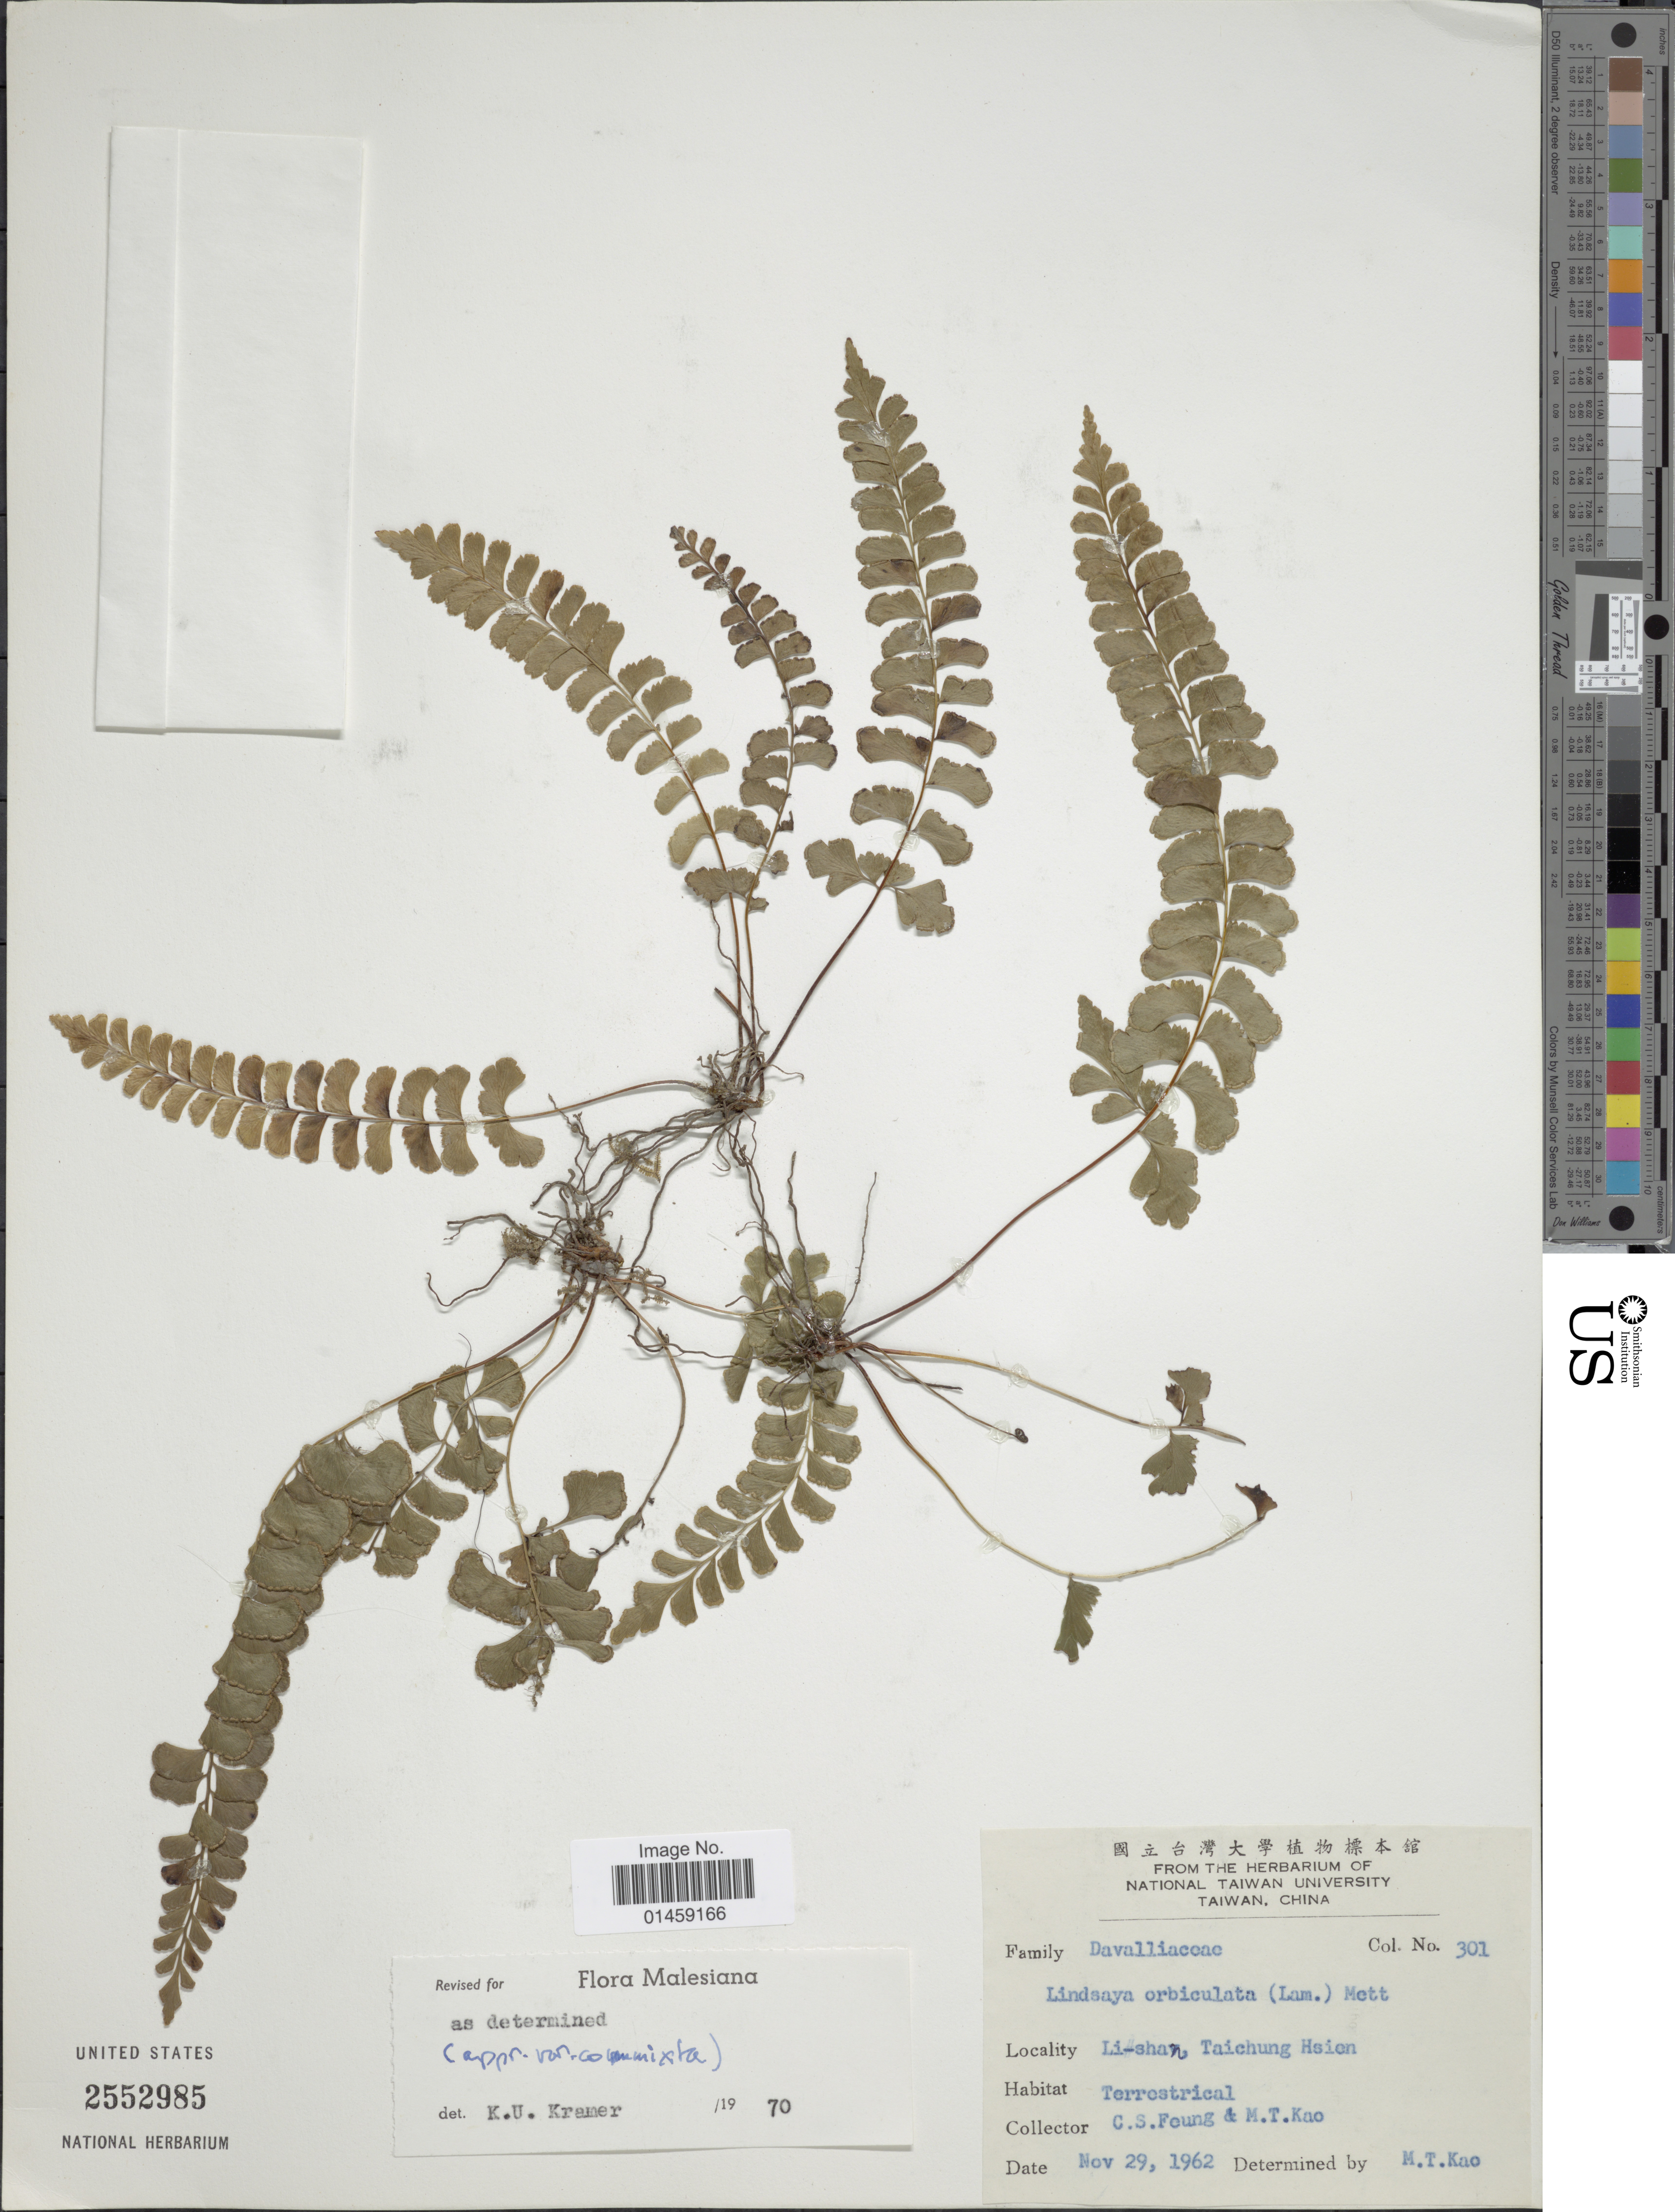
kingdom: Plantae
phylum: Tracheophyta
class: Polypodiopsida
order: Polypodiales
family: Lindsaeaceae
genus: Lindsaea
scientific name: Lindsaea orbiculata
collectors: C. Feung & M. T. Kao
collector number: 301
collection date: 1962-11-29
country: Taiwan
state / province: Taichung City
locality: Li-shan Taichung Hsien.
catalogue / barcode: US 2552985